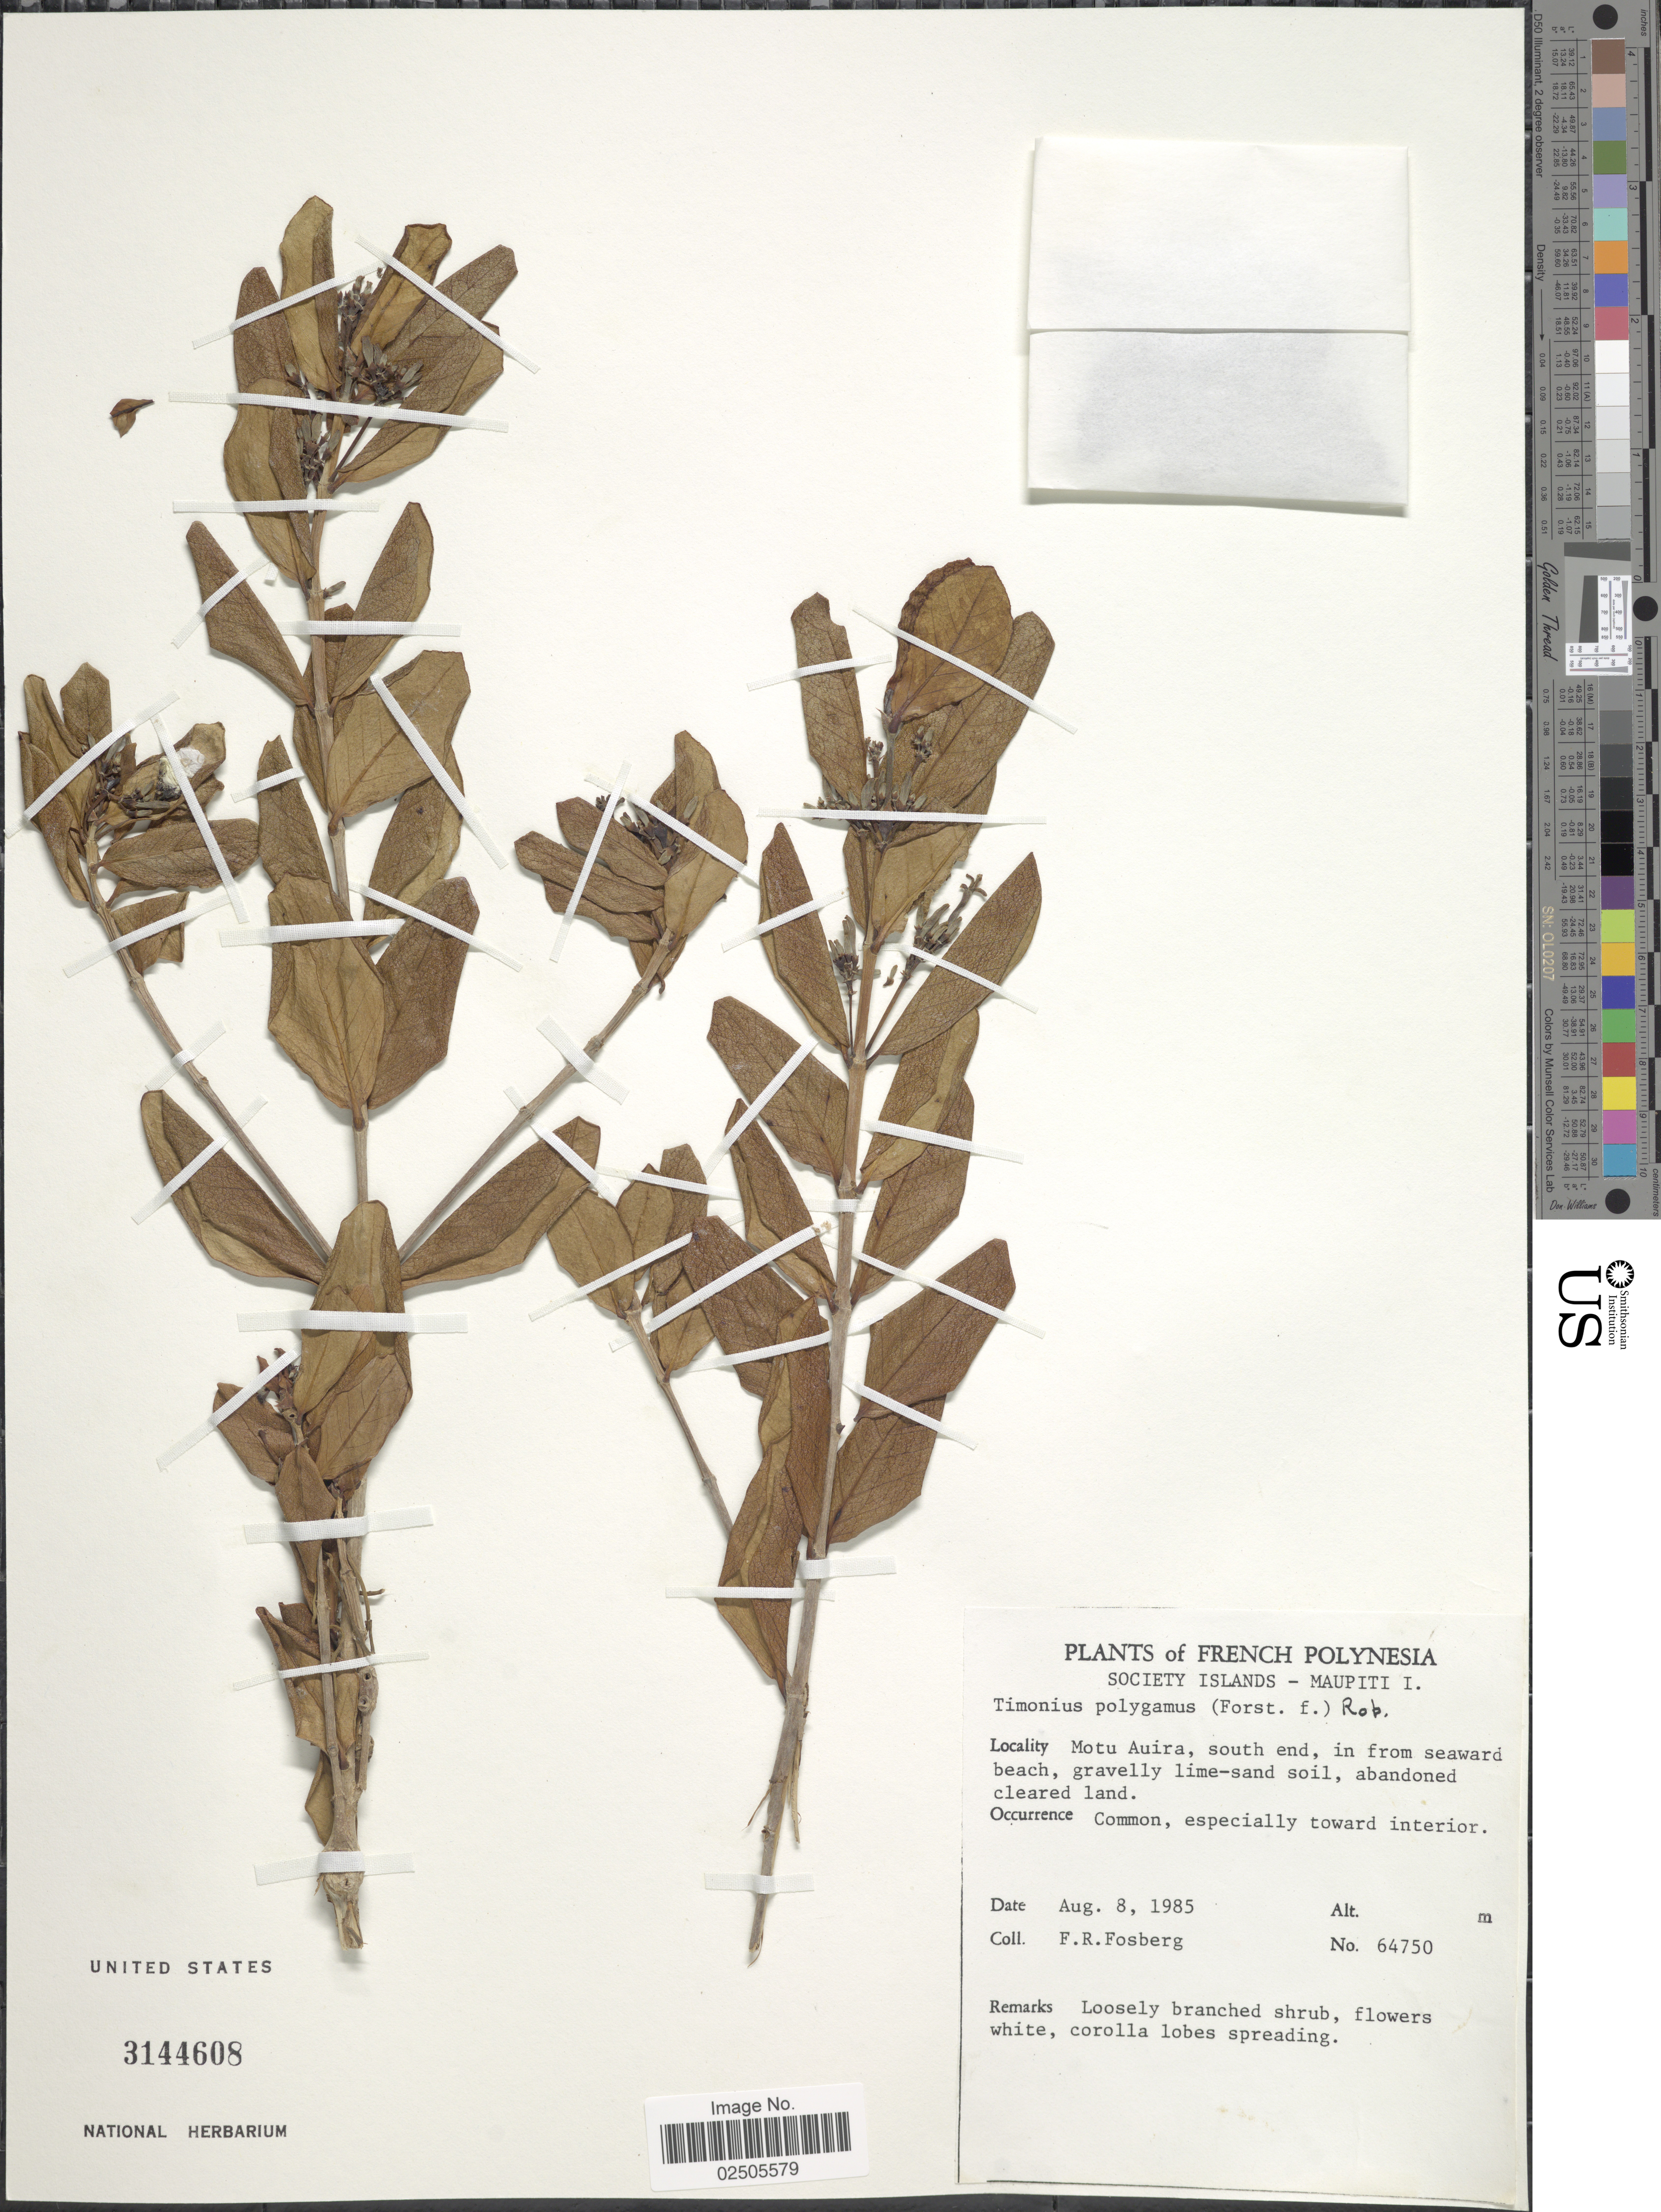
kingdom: Plantae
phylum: Tracheophyta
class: Magnoliopsida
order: Gentianales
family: Rubiaceae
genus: Timonius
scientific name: Timonius polygamus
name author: (G. Forst.) Rob.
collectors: F. R. Fosberg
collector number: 64750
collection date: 1985-08-08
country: French Polynesia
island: Maupiti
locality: Society Islands - Maupiti I., Motu Auira, south end, in from seaward beach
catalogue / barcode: US 3144608